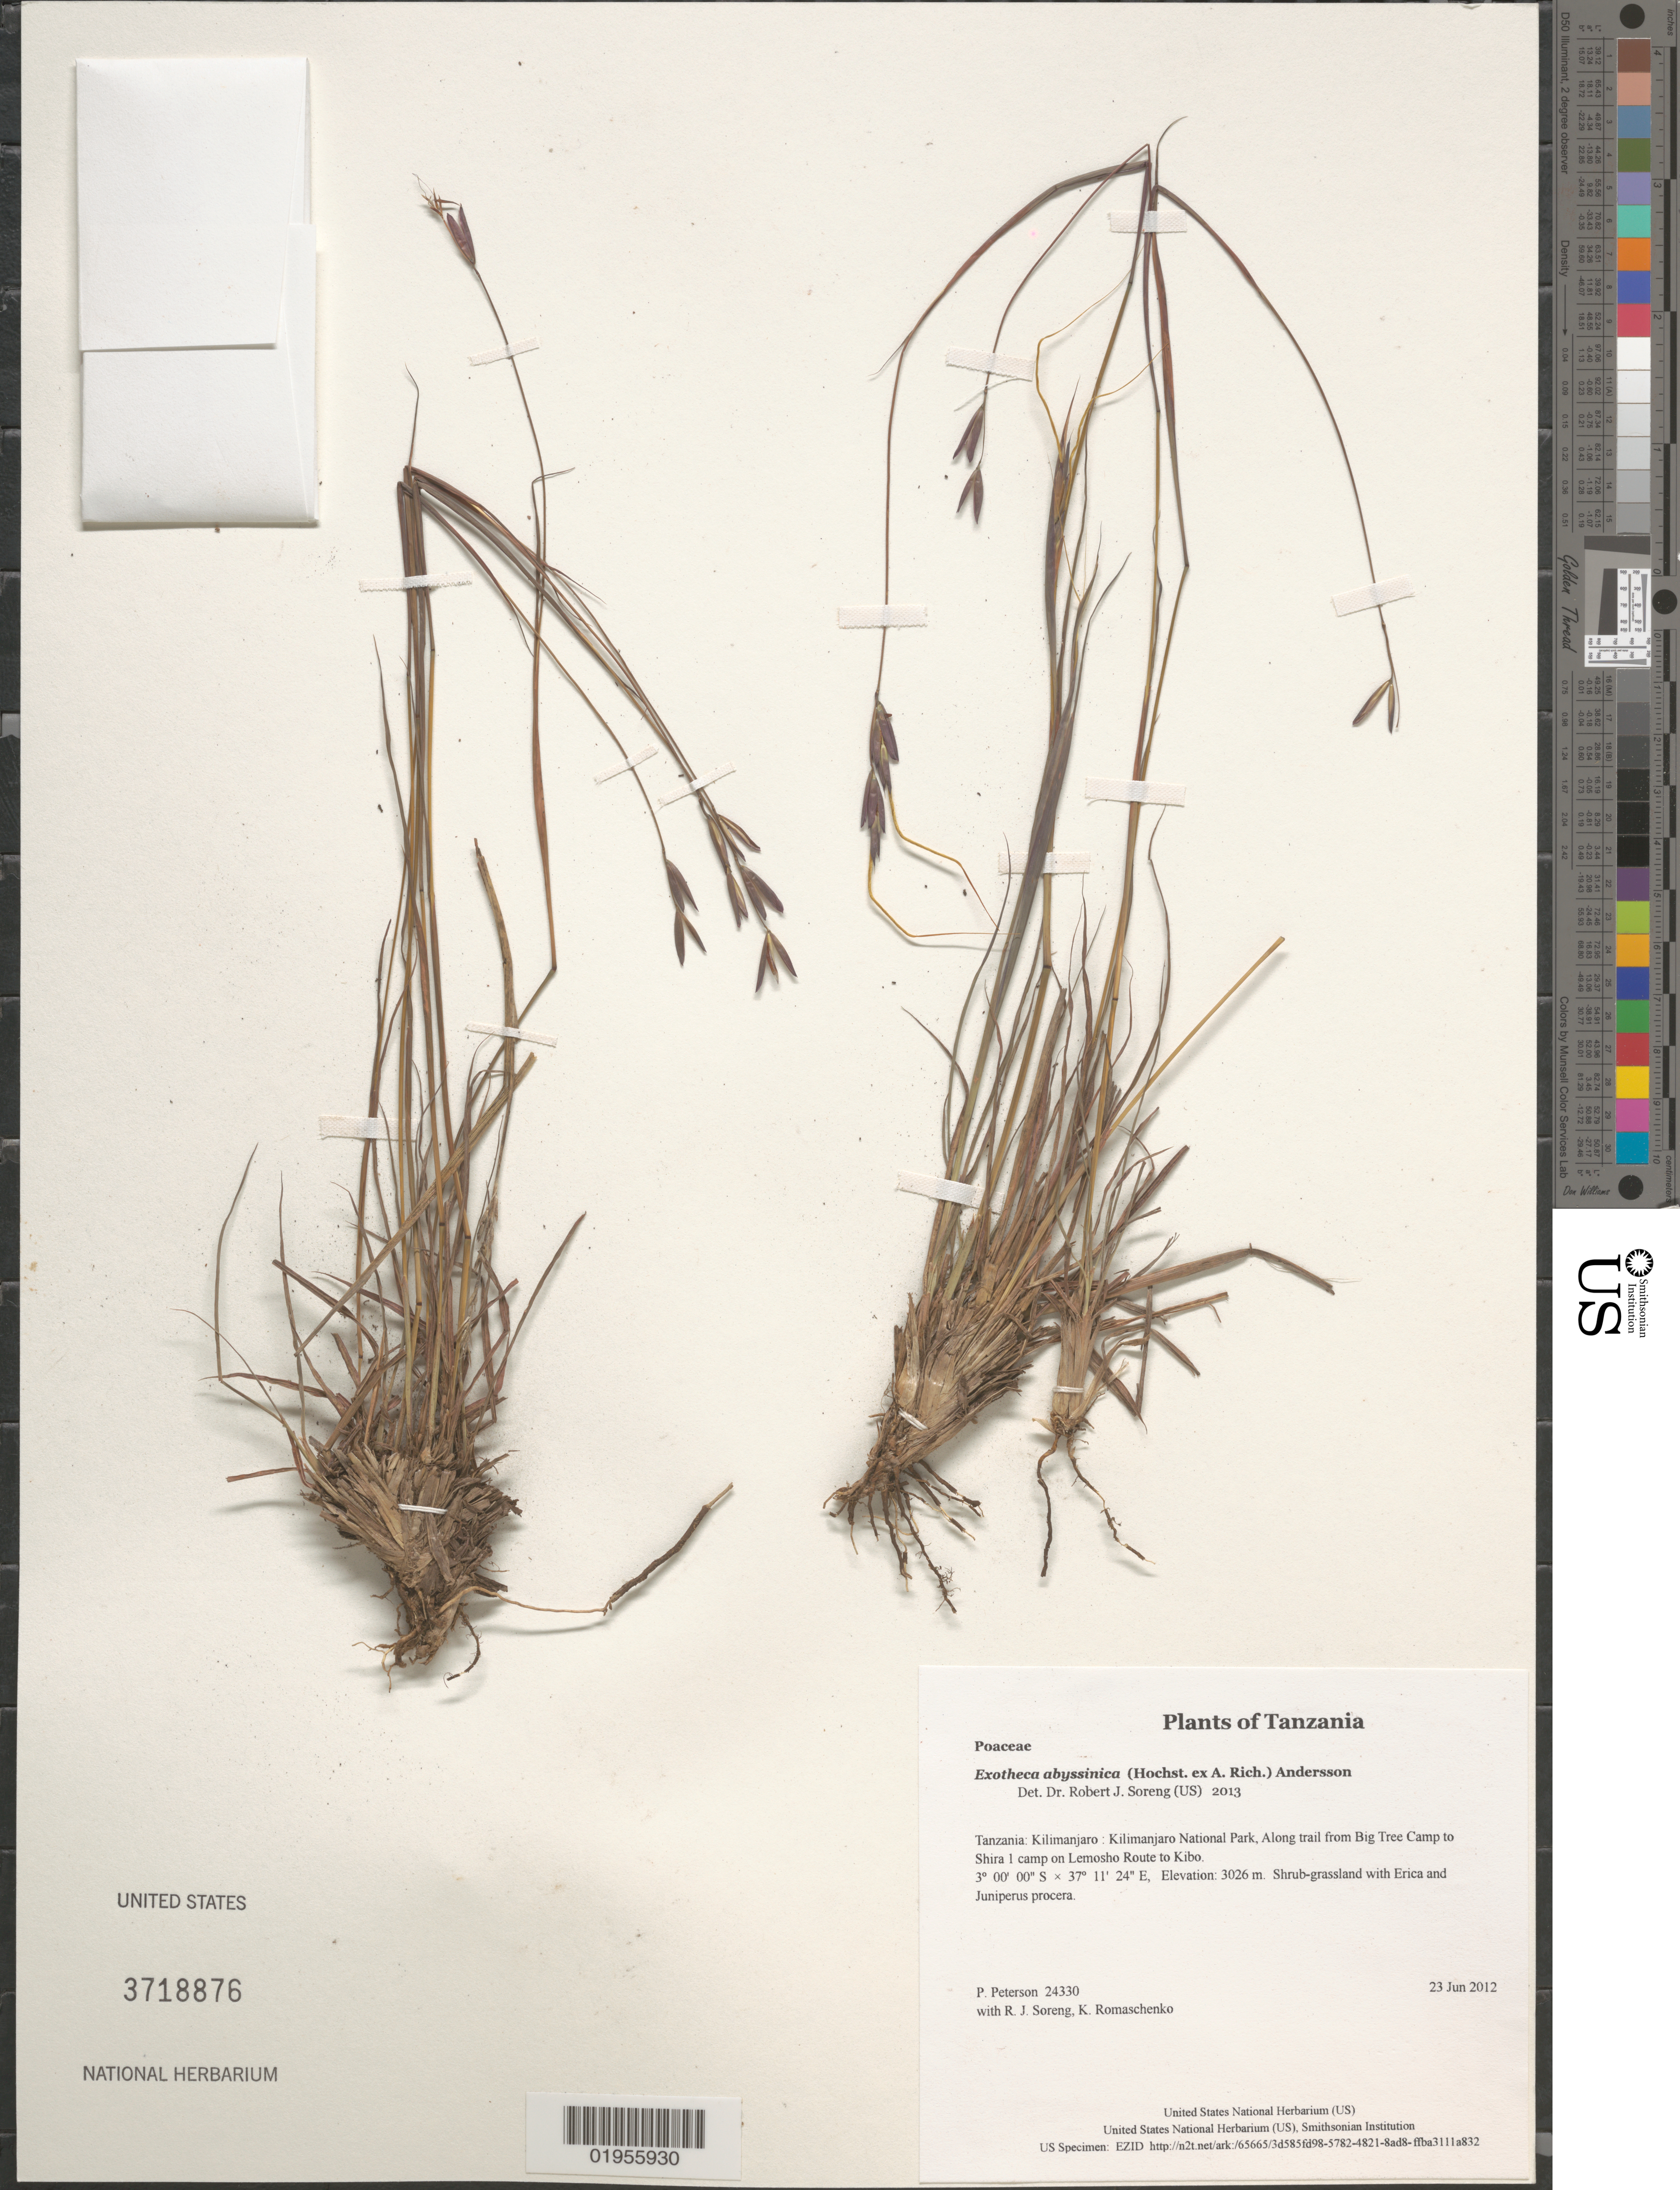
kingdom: Plantae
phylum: Tracheophyta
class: Liliopsida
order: Poales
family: Poaceae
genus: Exotheca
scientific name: Exotheca abyssinica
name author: (Hochst. ex A. Rich.) Andersson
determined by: Soreng, Robert J., Research Associate (BOT), Smithsonian Institution - National Museum of Natural History (UNITED STATES)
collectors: P. M. Peterson, R. J. Soreng & K. Romaschenko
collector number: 24330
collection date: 2012-06-23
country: Tanzania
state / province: Kilimanjaro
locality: Kilimanjaro National Park, Along trail from Big Tree Camp to Shira 1 camp on Lemosho Route to Kibo.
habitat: Shrub-grassland with Erica and Juniperus procera.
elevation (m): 3026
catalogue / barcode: US 3718876